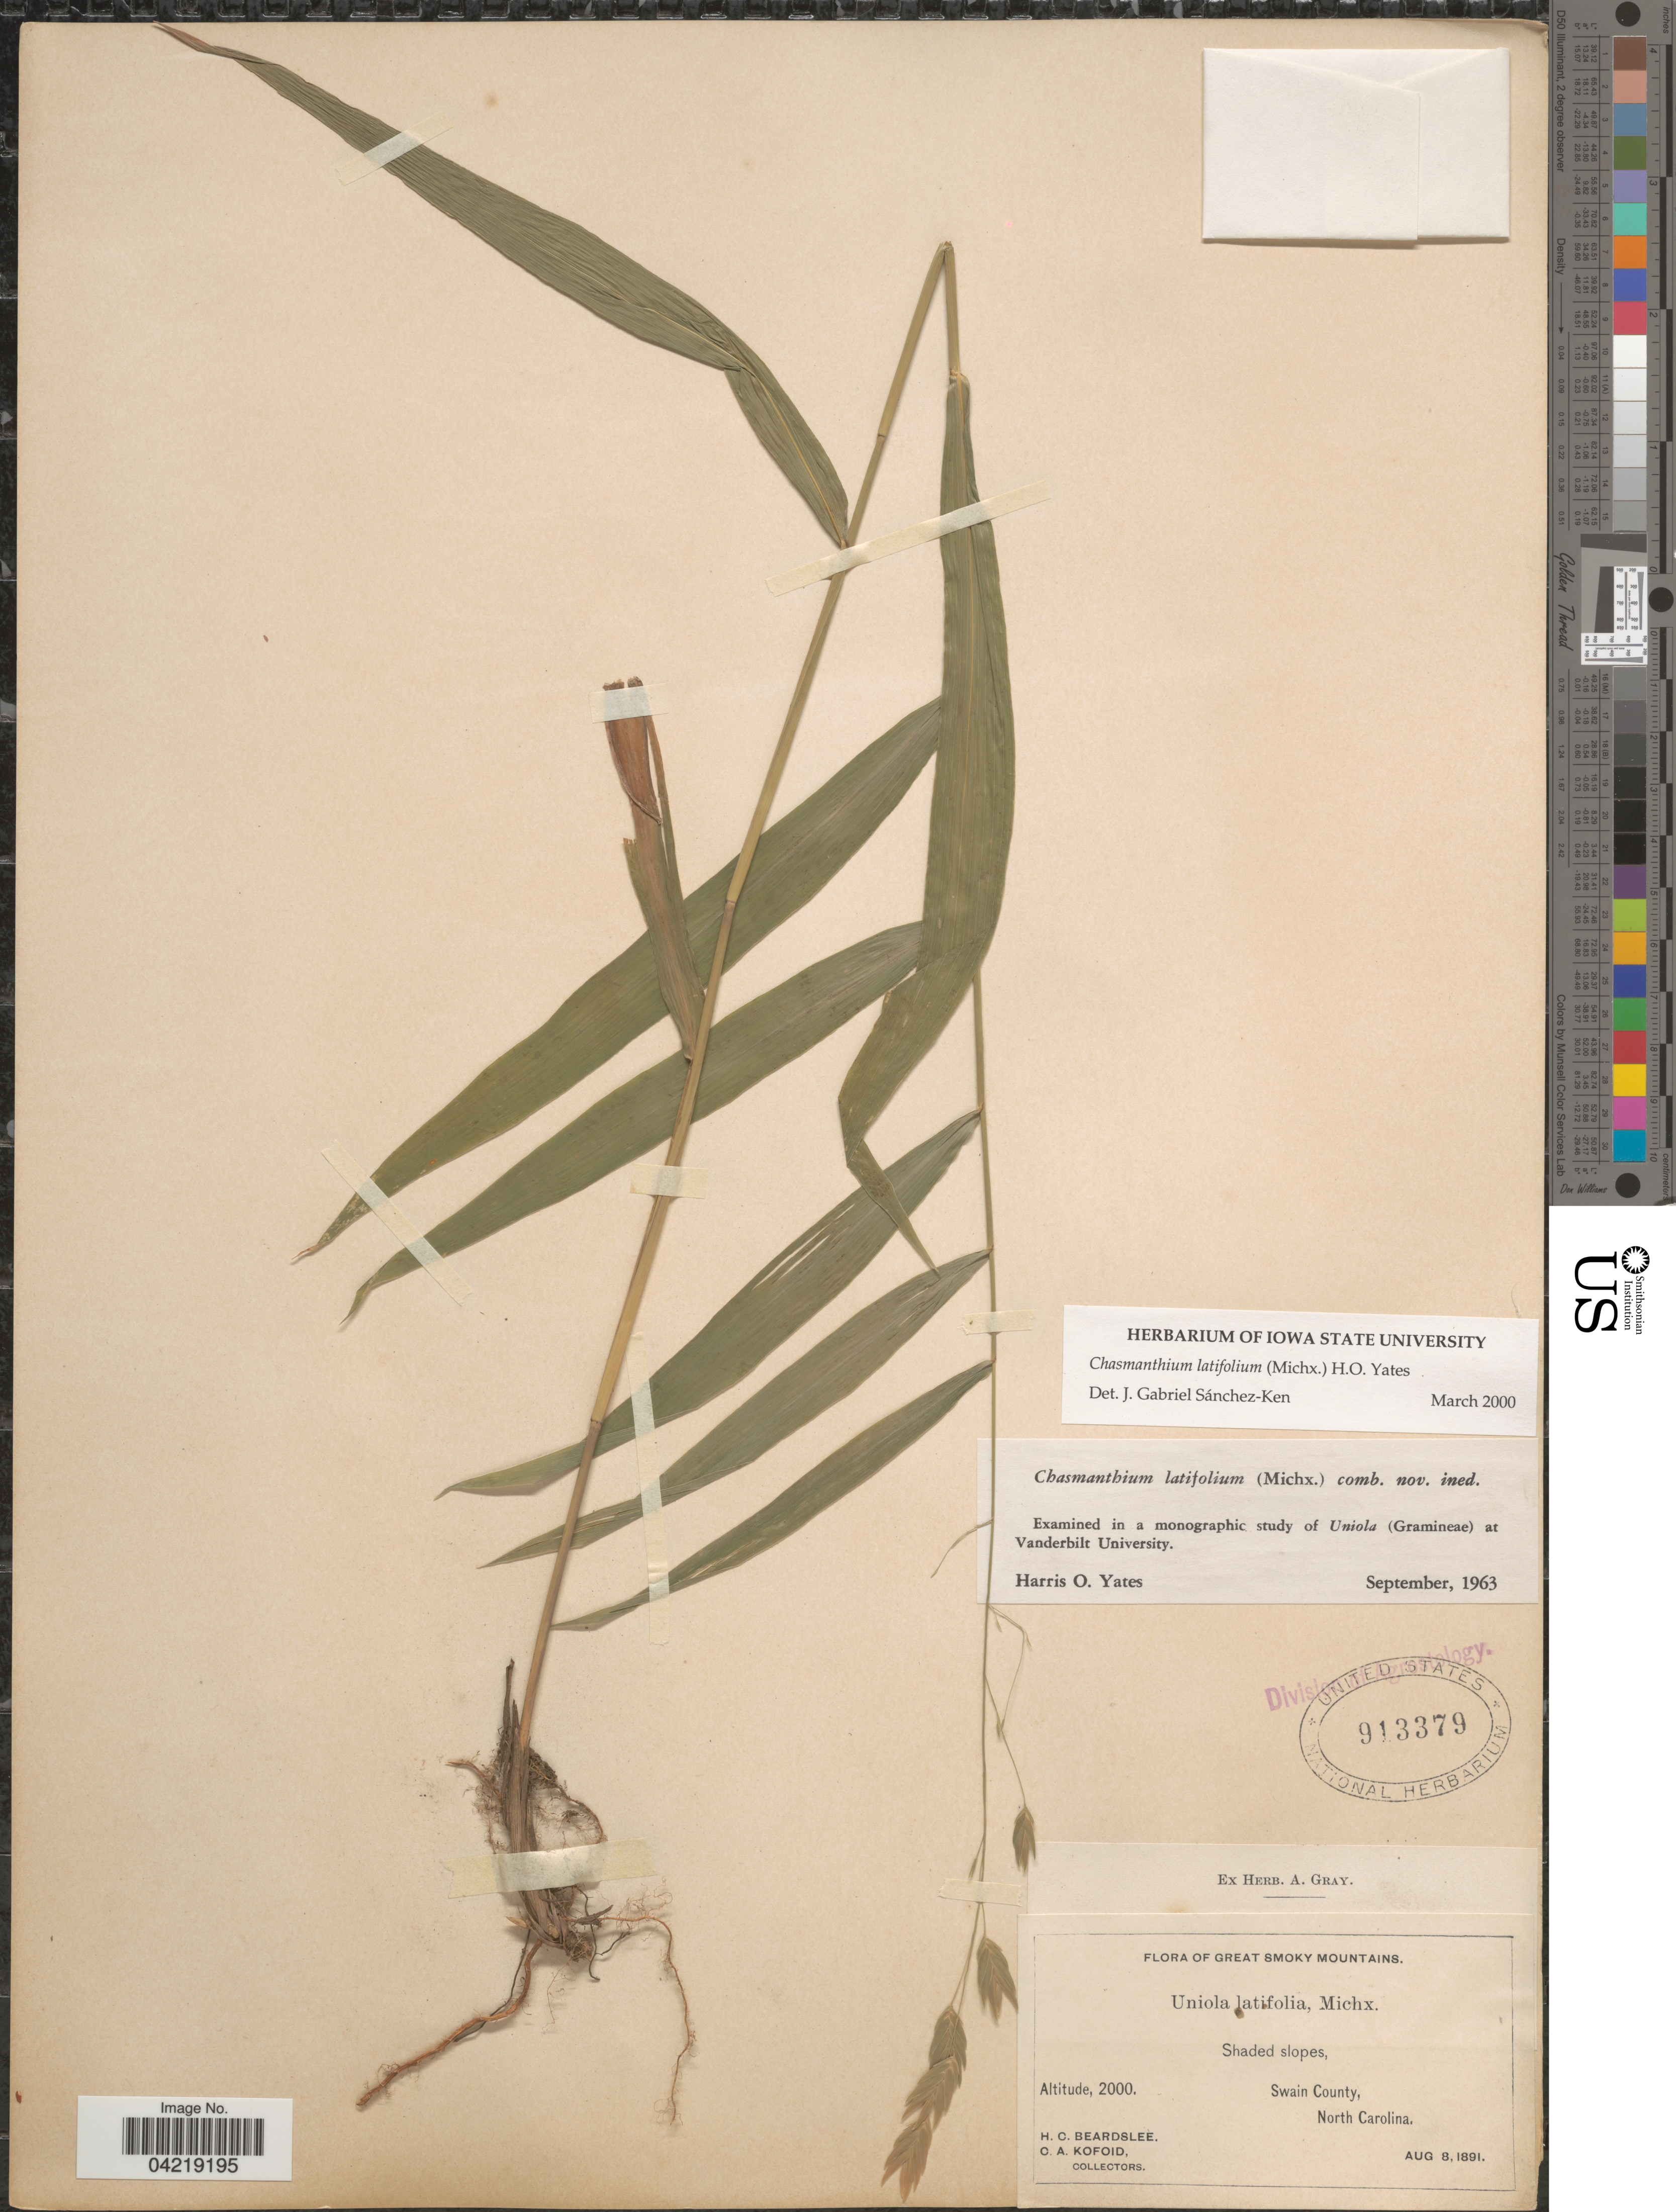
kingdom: Plantae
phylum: Tracheophyta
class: Liliopsida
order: Poales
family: Poaceae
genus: Chasmanthium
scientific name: Chasmanthium latifolium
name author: (Michx.) H.O. Yates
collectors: H. Beardslee & C. Kofoid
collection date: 1891-08-08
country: United States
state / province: North Carolina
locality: Great Smoky Mountains. Swain County.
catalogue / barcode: US 913379